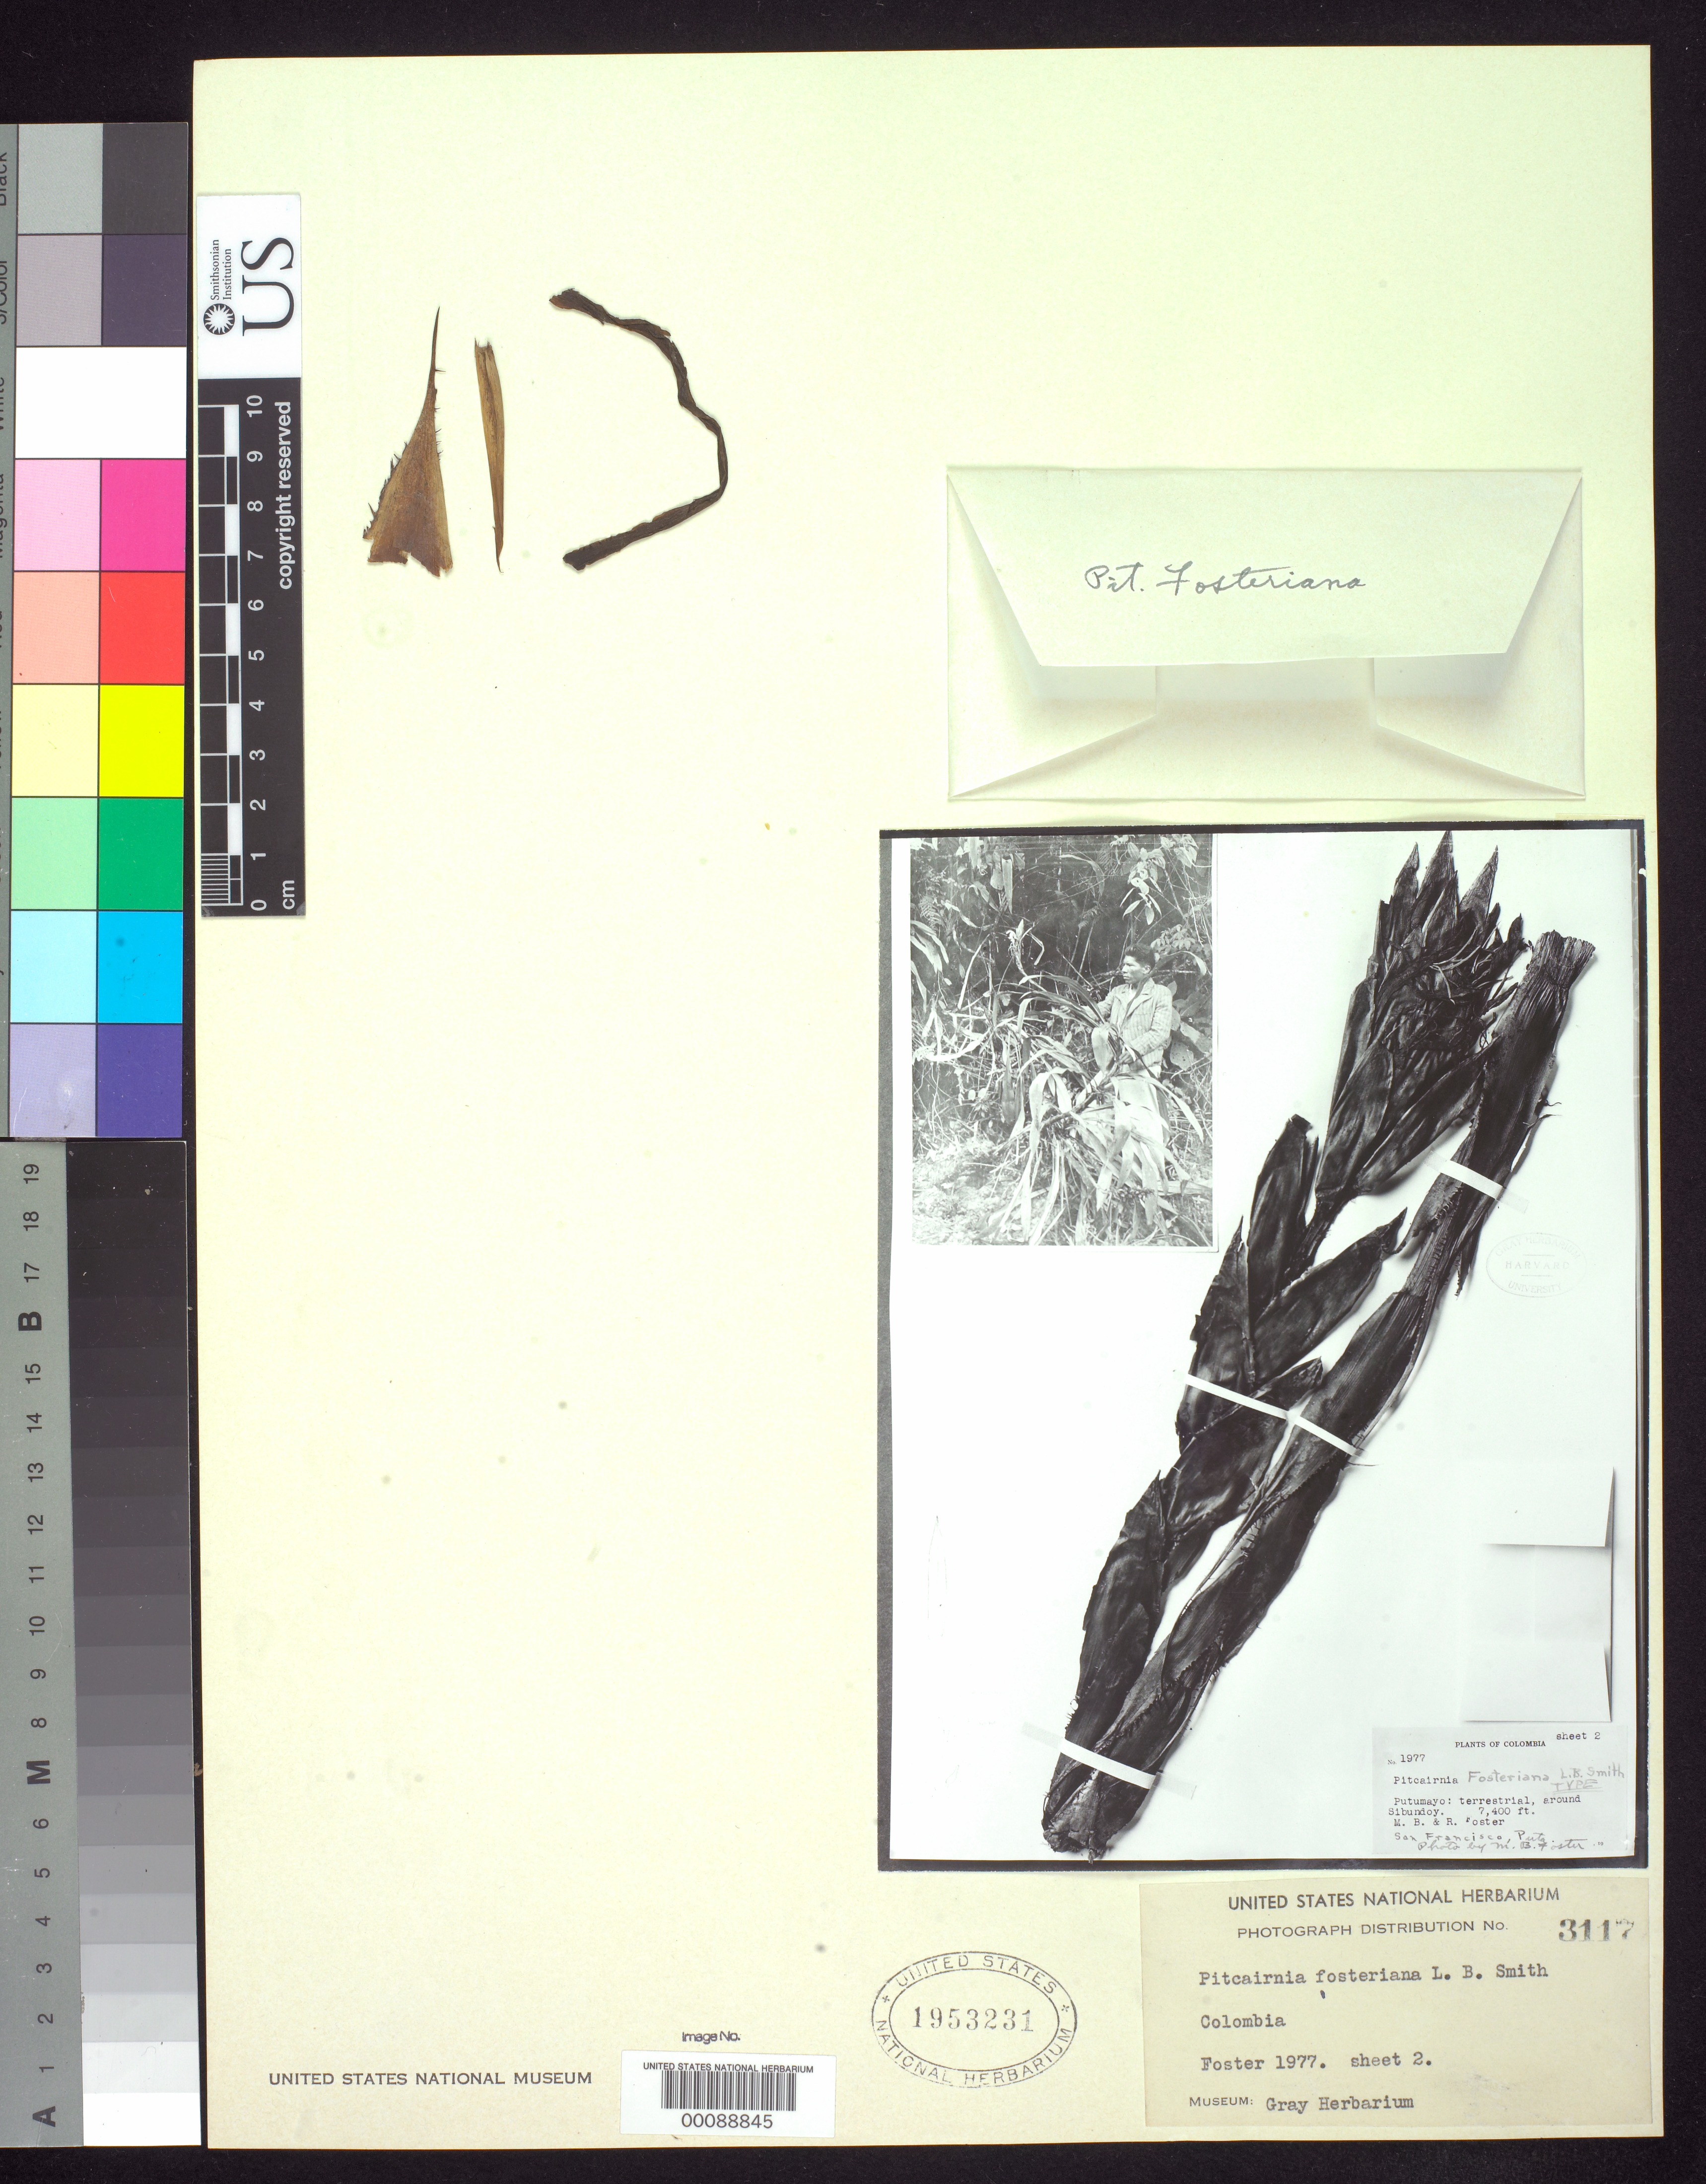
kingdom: Plantae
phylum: Tracheophyta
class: Liliopsida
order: Poales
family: Bromeliaceae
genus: Pitcairnia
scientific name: Pitcairnia fosteriana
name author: L.B. Sm.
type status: Isotype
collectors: M. B. Foster & R. C. Foster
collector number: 1977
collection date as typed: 29 Oct 1946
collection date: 1946-10-29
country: Colombia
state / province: Putumayo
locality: Near Sibundoy.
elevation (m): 2256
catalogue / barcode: US 1953231